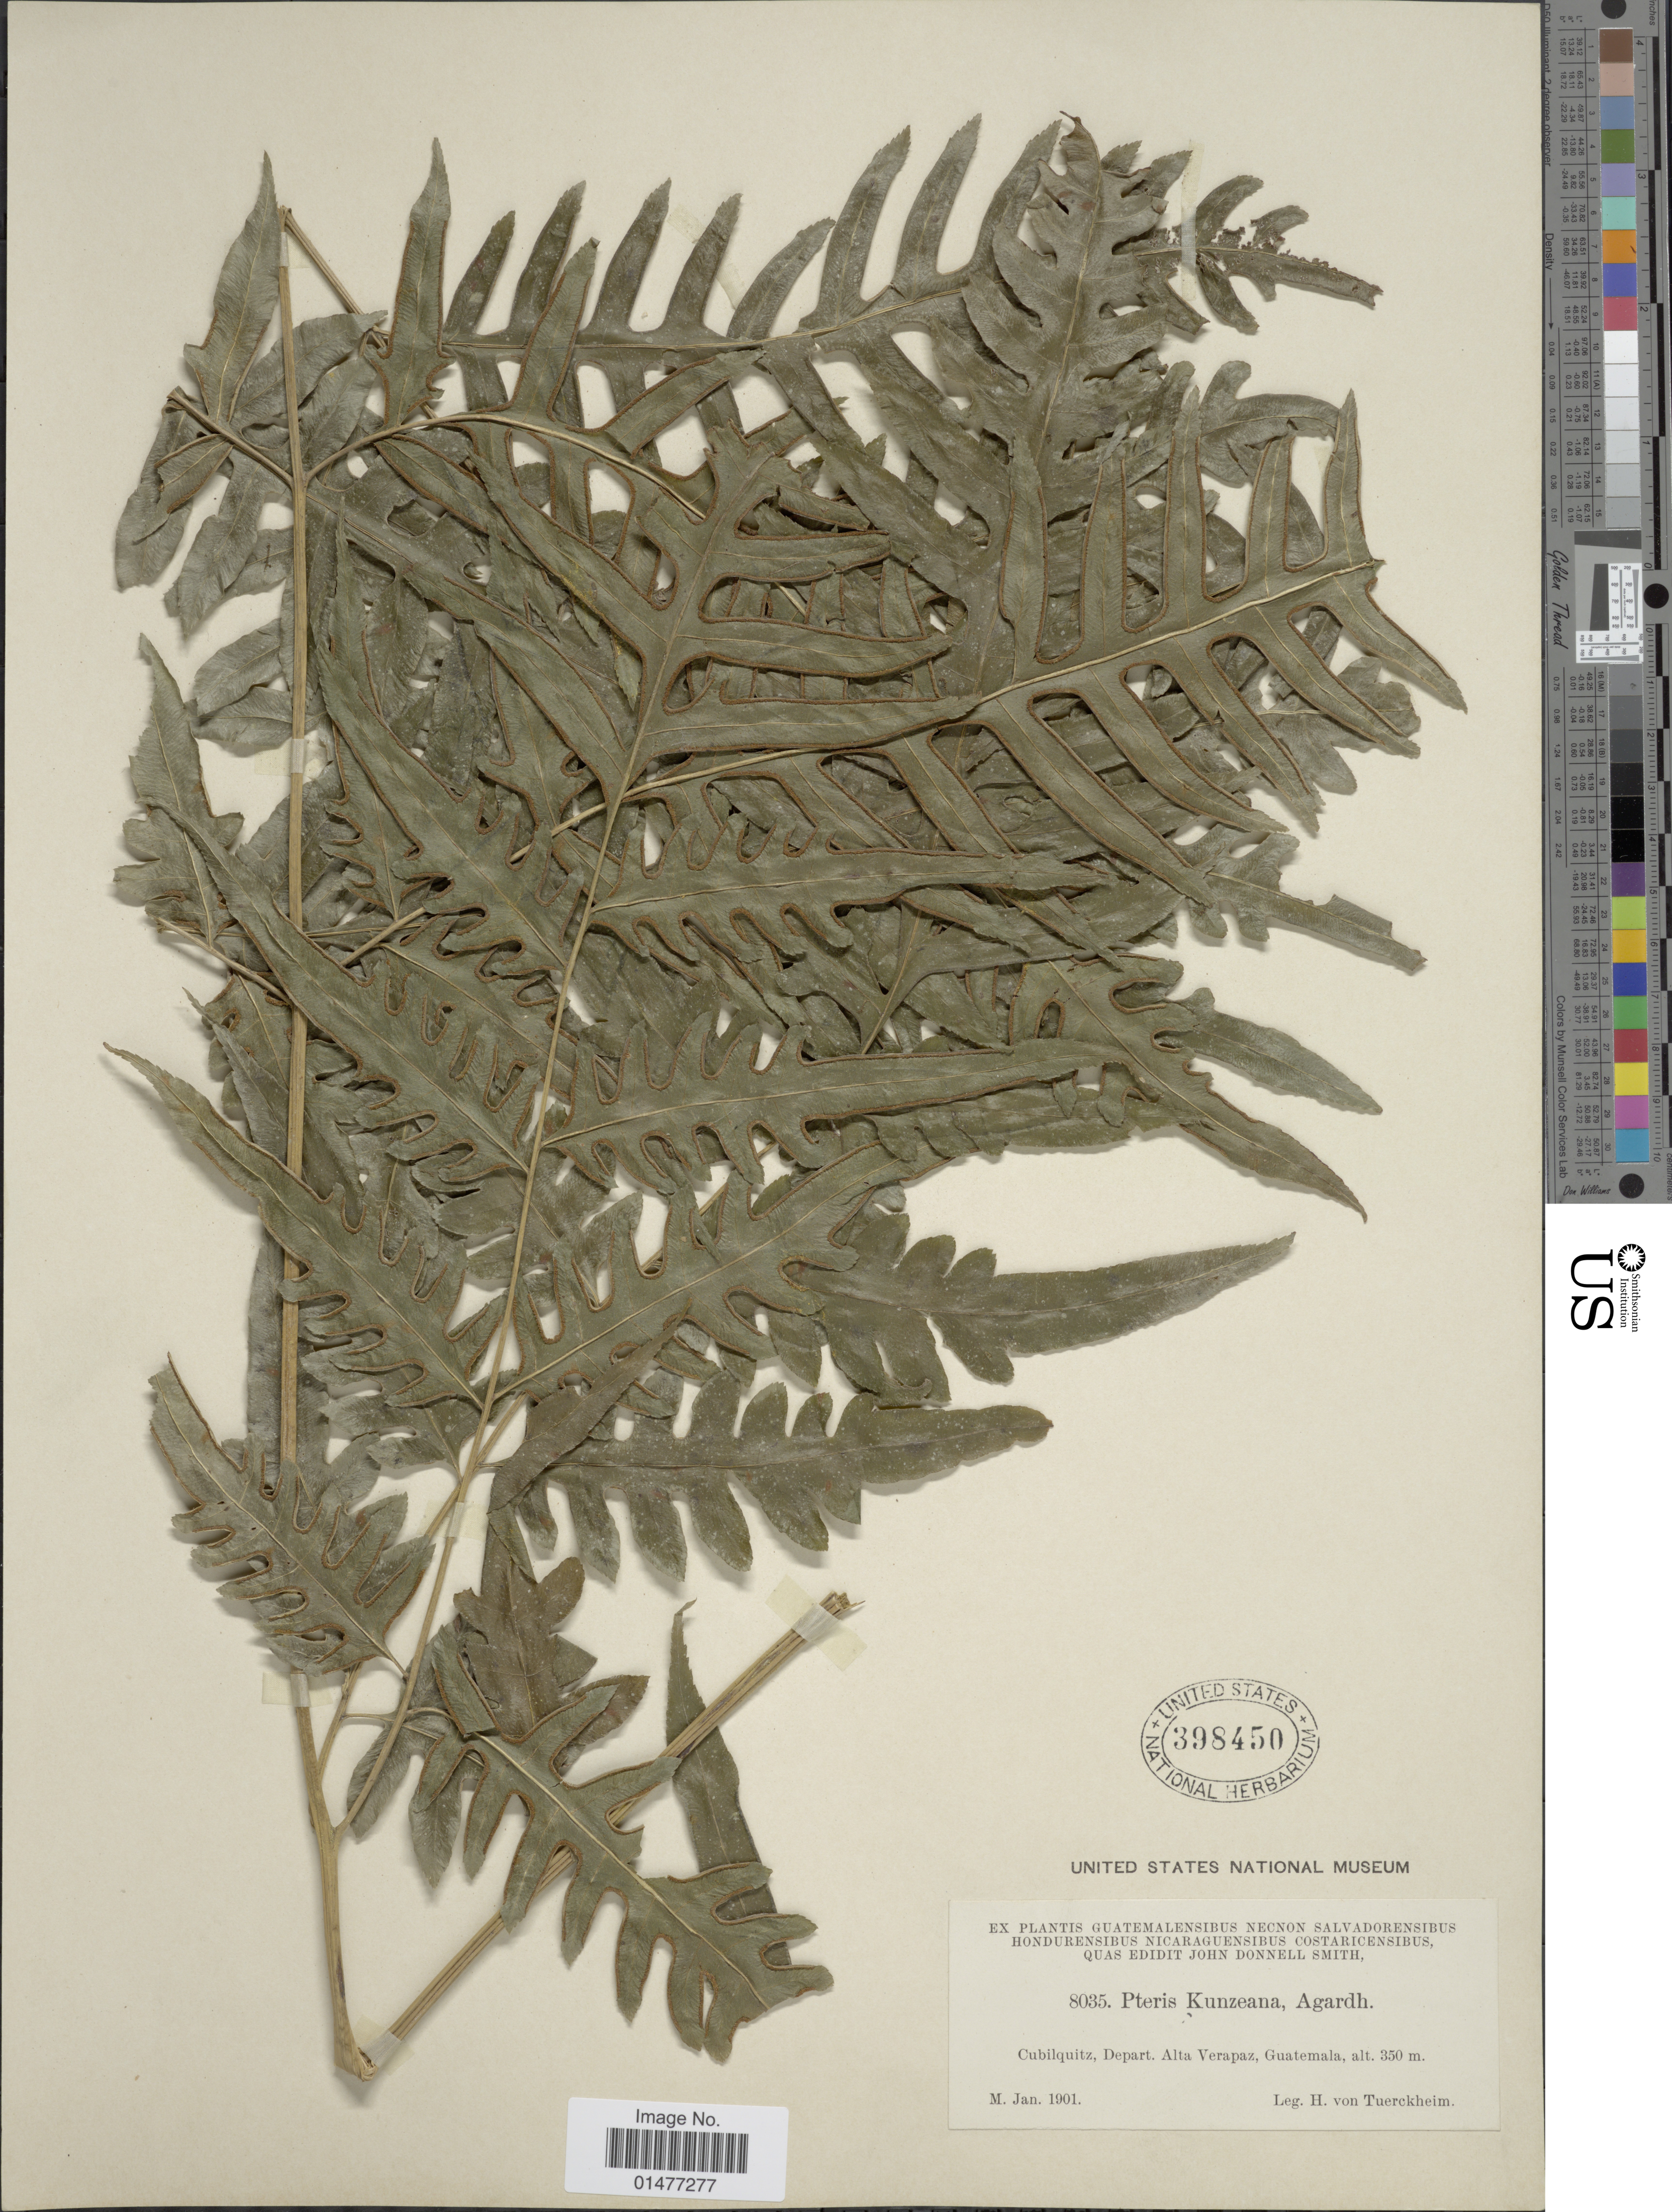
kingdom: Plantae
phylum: Tracheophyta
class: Polypodiopsida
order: Polypodiales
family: Pteridaceae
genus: Pteris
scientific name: Pteris altissima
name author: Poir.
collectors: H. von Türckheim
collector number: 8035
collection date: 1901-01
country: Guatemala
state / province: Alta Verapaz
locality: Cubilquitz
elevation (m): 350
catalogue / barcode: US 398450